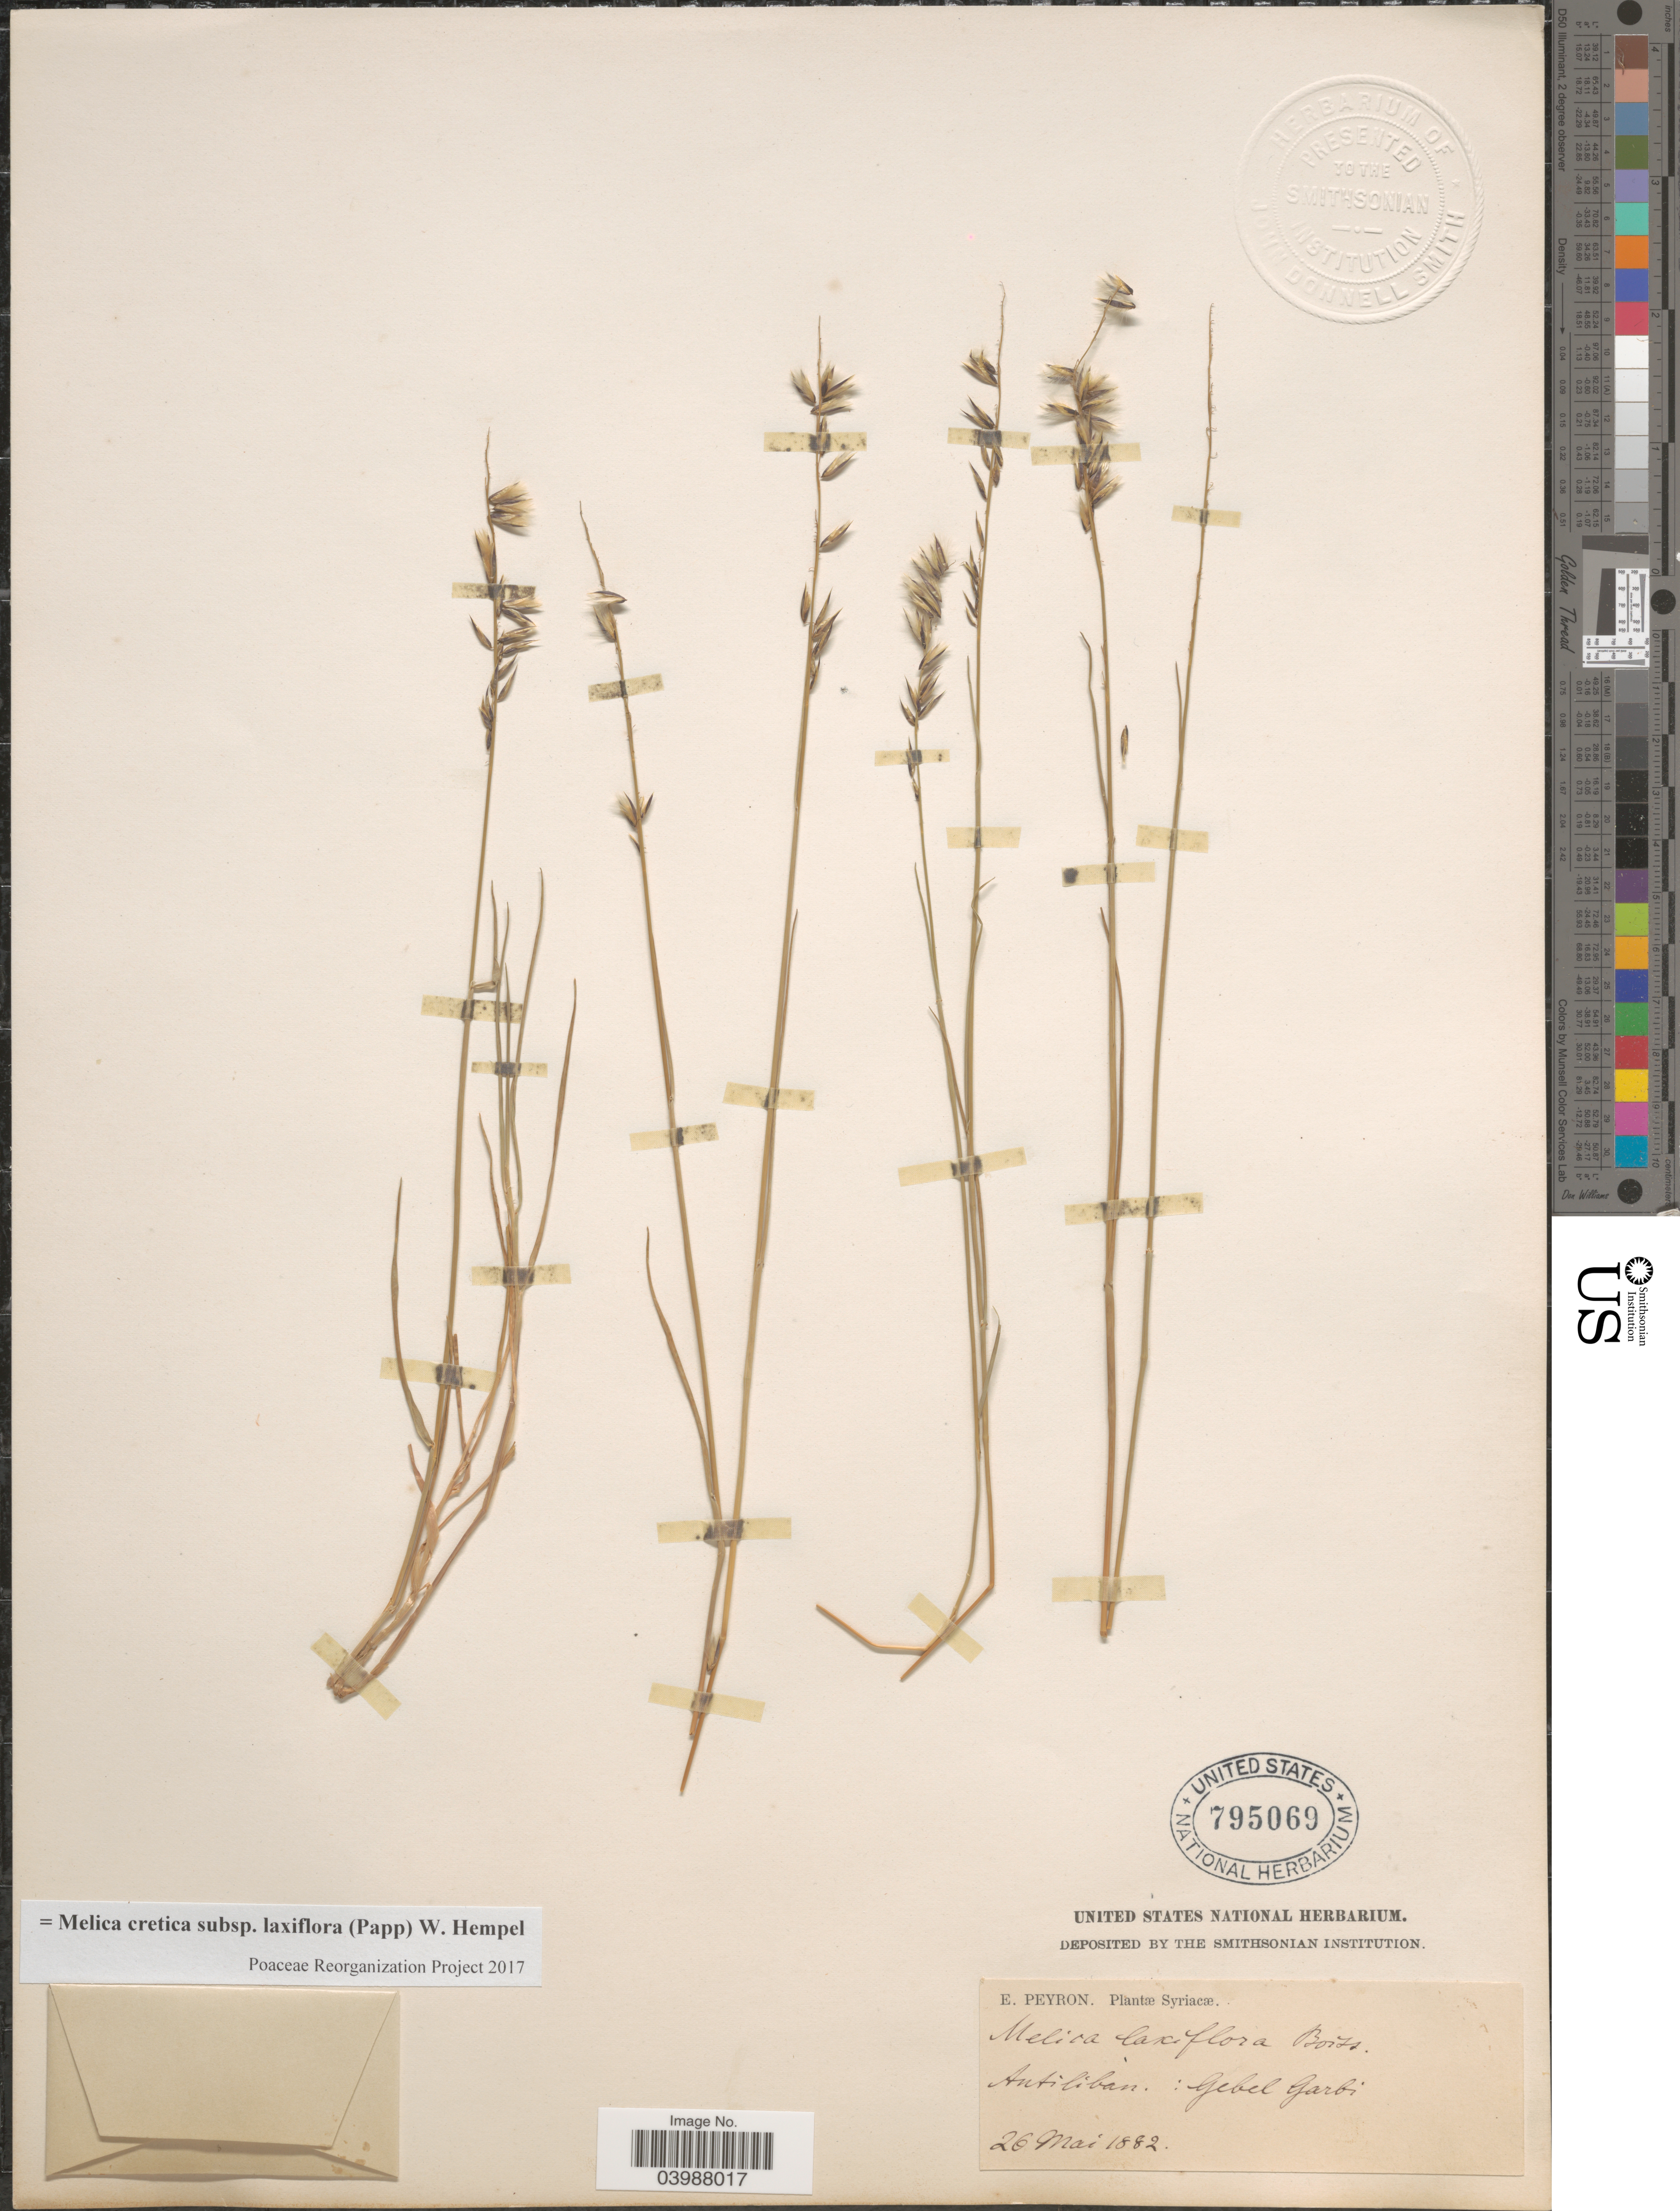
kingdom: Plantae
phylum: Tracheophyta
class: Liliopsida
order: Poales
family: Poaceae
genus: Melica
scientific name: Melica cretica subsp. laxiflora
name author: Boiss.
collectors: E. Peyron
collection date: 1882-05-26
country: Syria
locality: Syriacæ. Antiliban: Gebel Garbi.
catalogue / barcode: US 795069